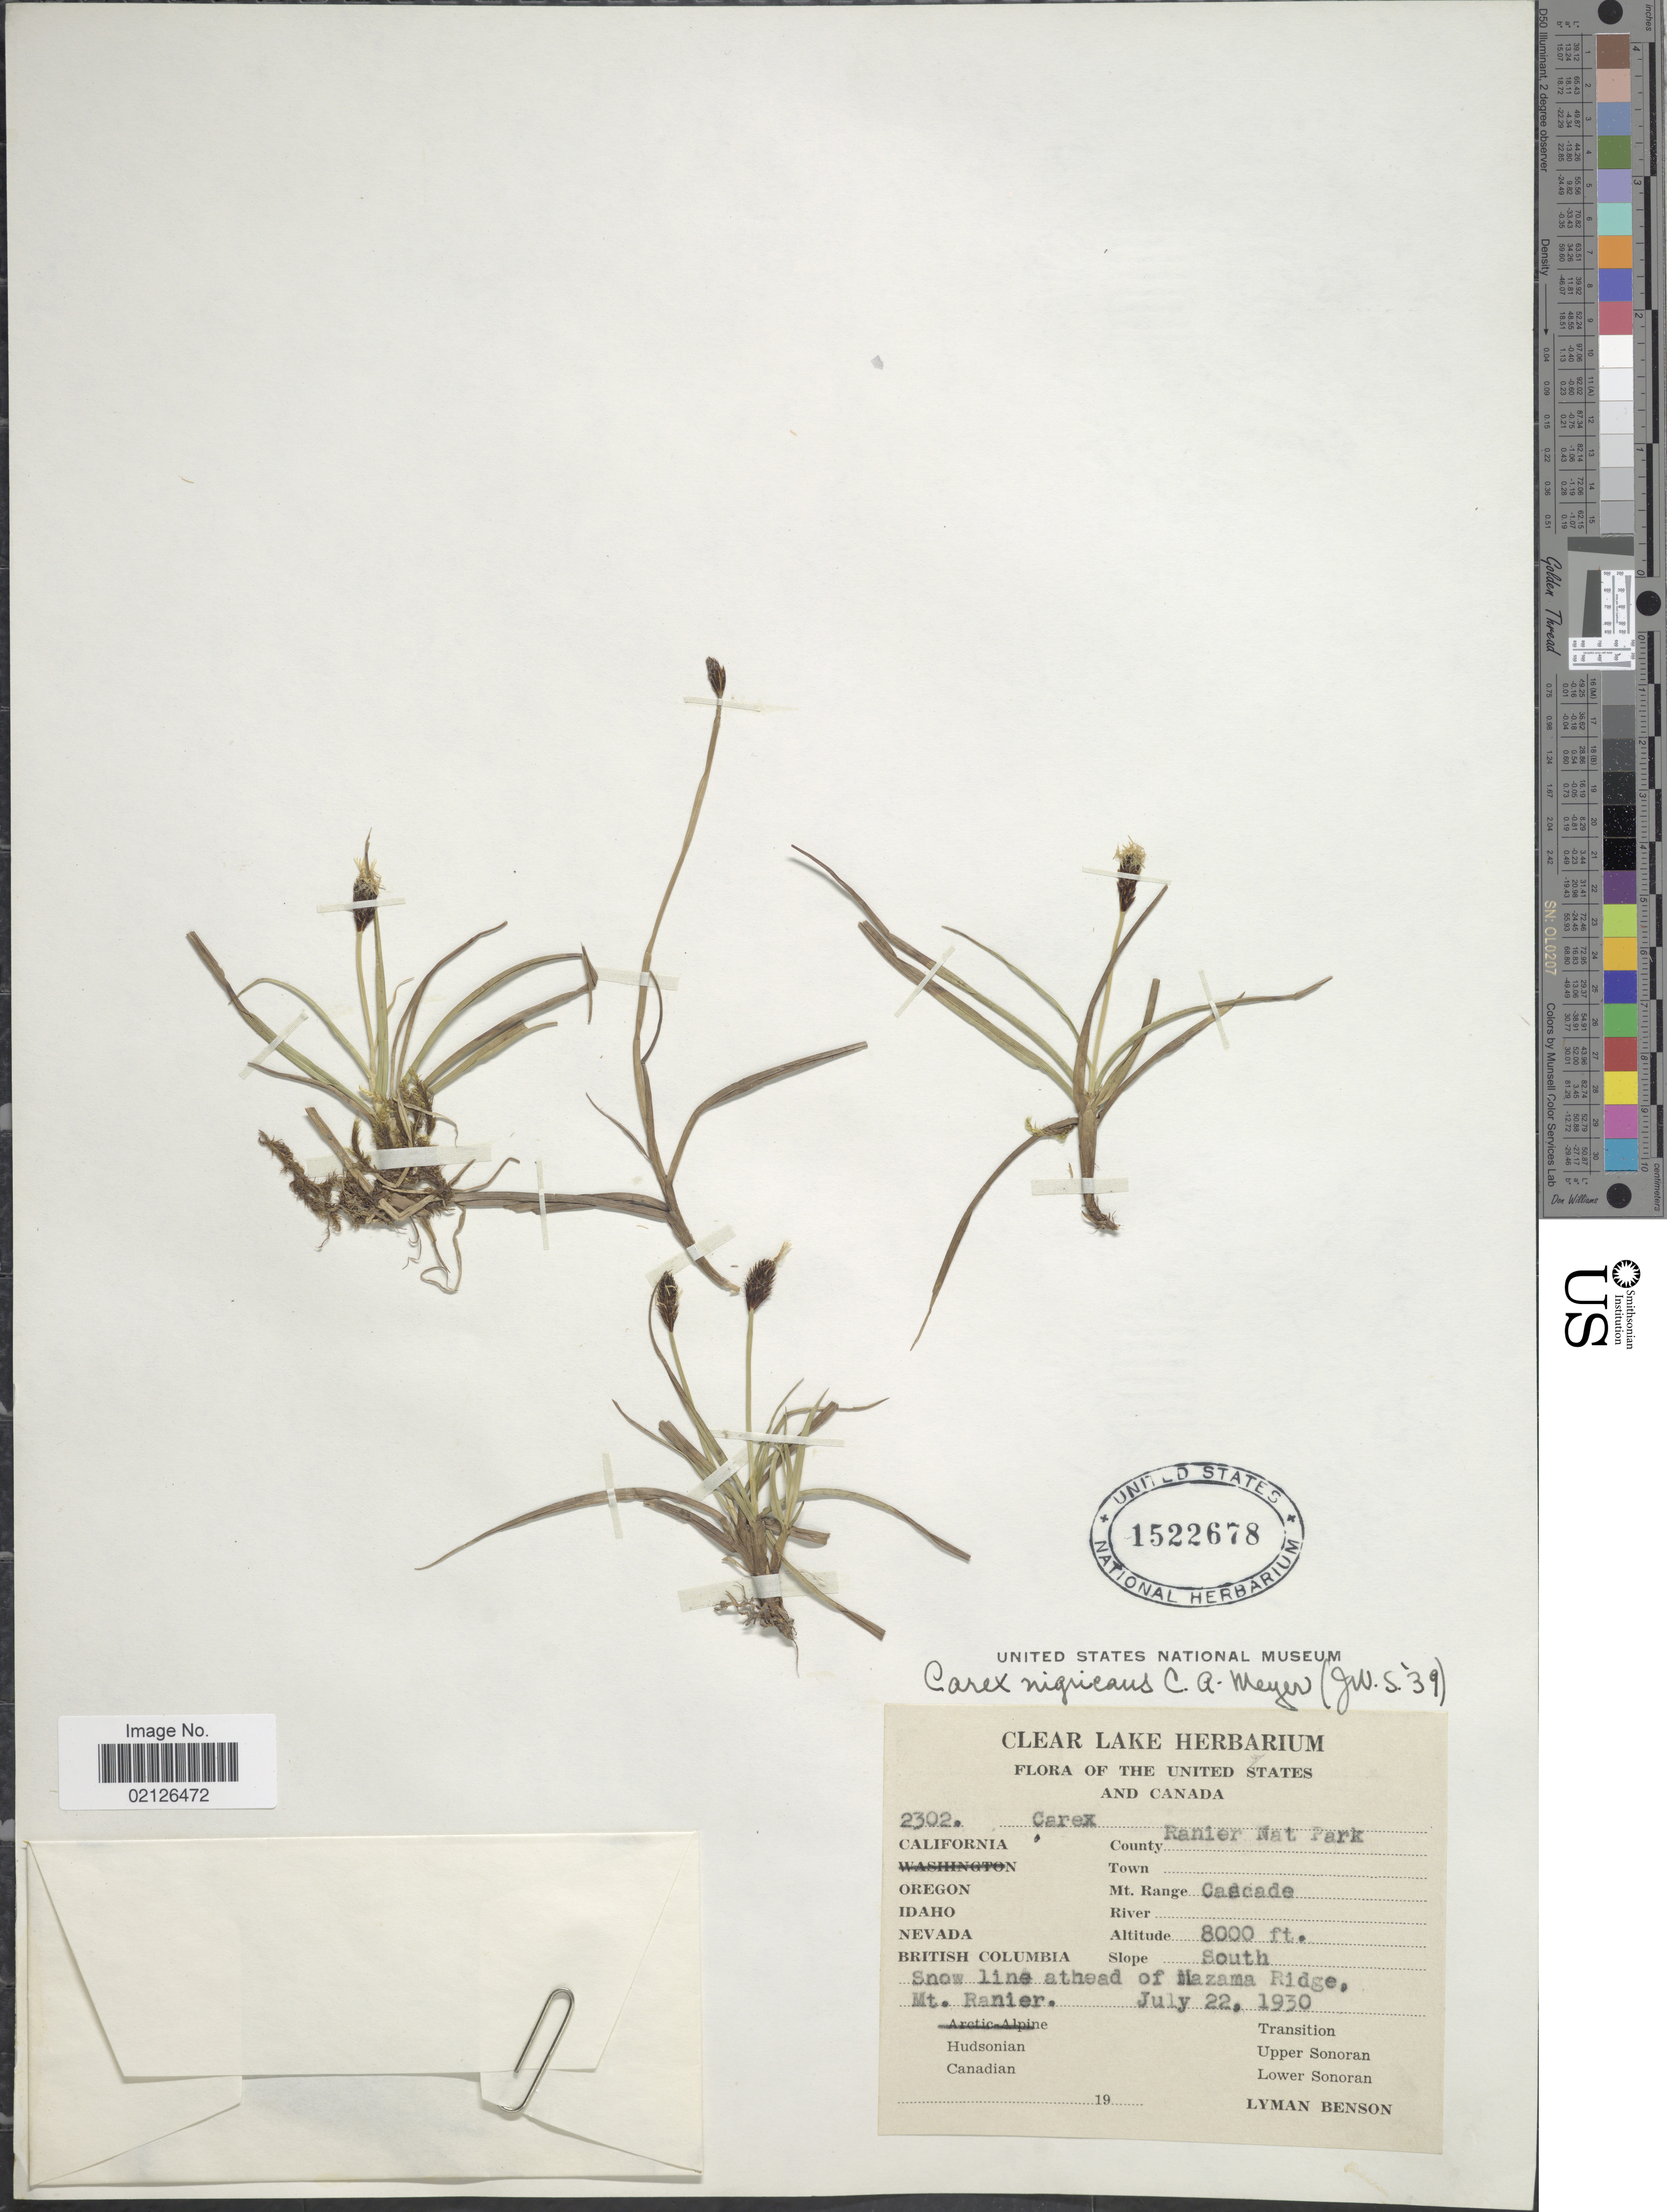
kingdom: Plantae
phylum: Tracheophyta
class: Liliopsida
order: Poales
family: Cyperaceae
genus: Carex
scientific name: Carex nigricans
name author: C.A. Mey.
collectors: L. D. Benson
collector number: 2302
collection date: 1930-07-22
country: United States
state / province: Washington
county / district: Lewis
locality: Ranier Nat Park, Mt Range Cascade, Slope South, Snow line athead of Mazama Ridge, Mt Ranier, Arctic Alpine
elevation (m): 2438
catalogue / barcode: US 1522678